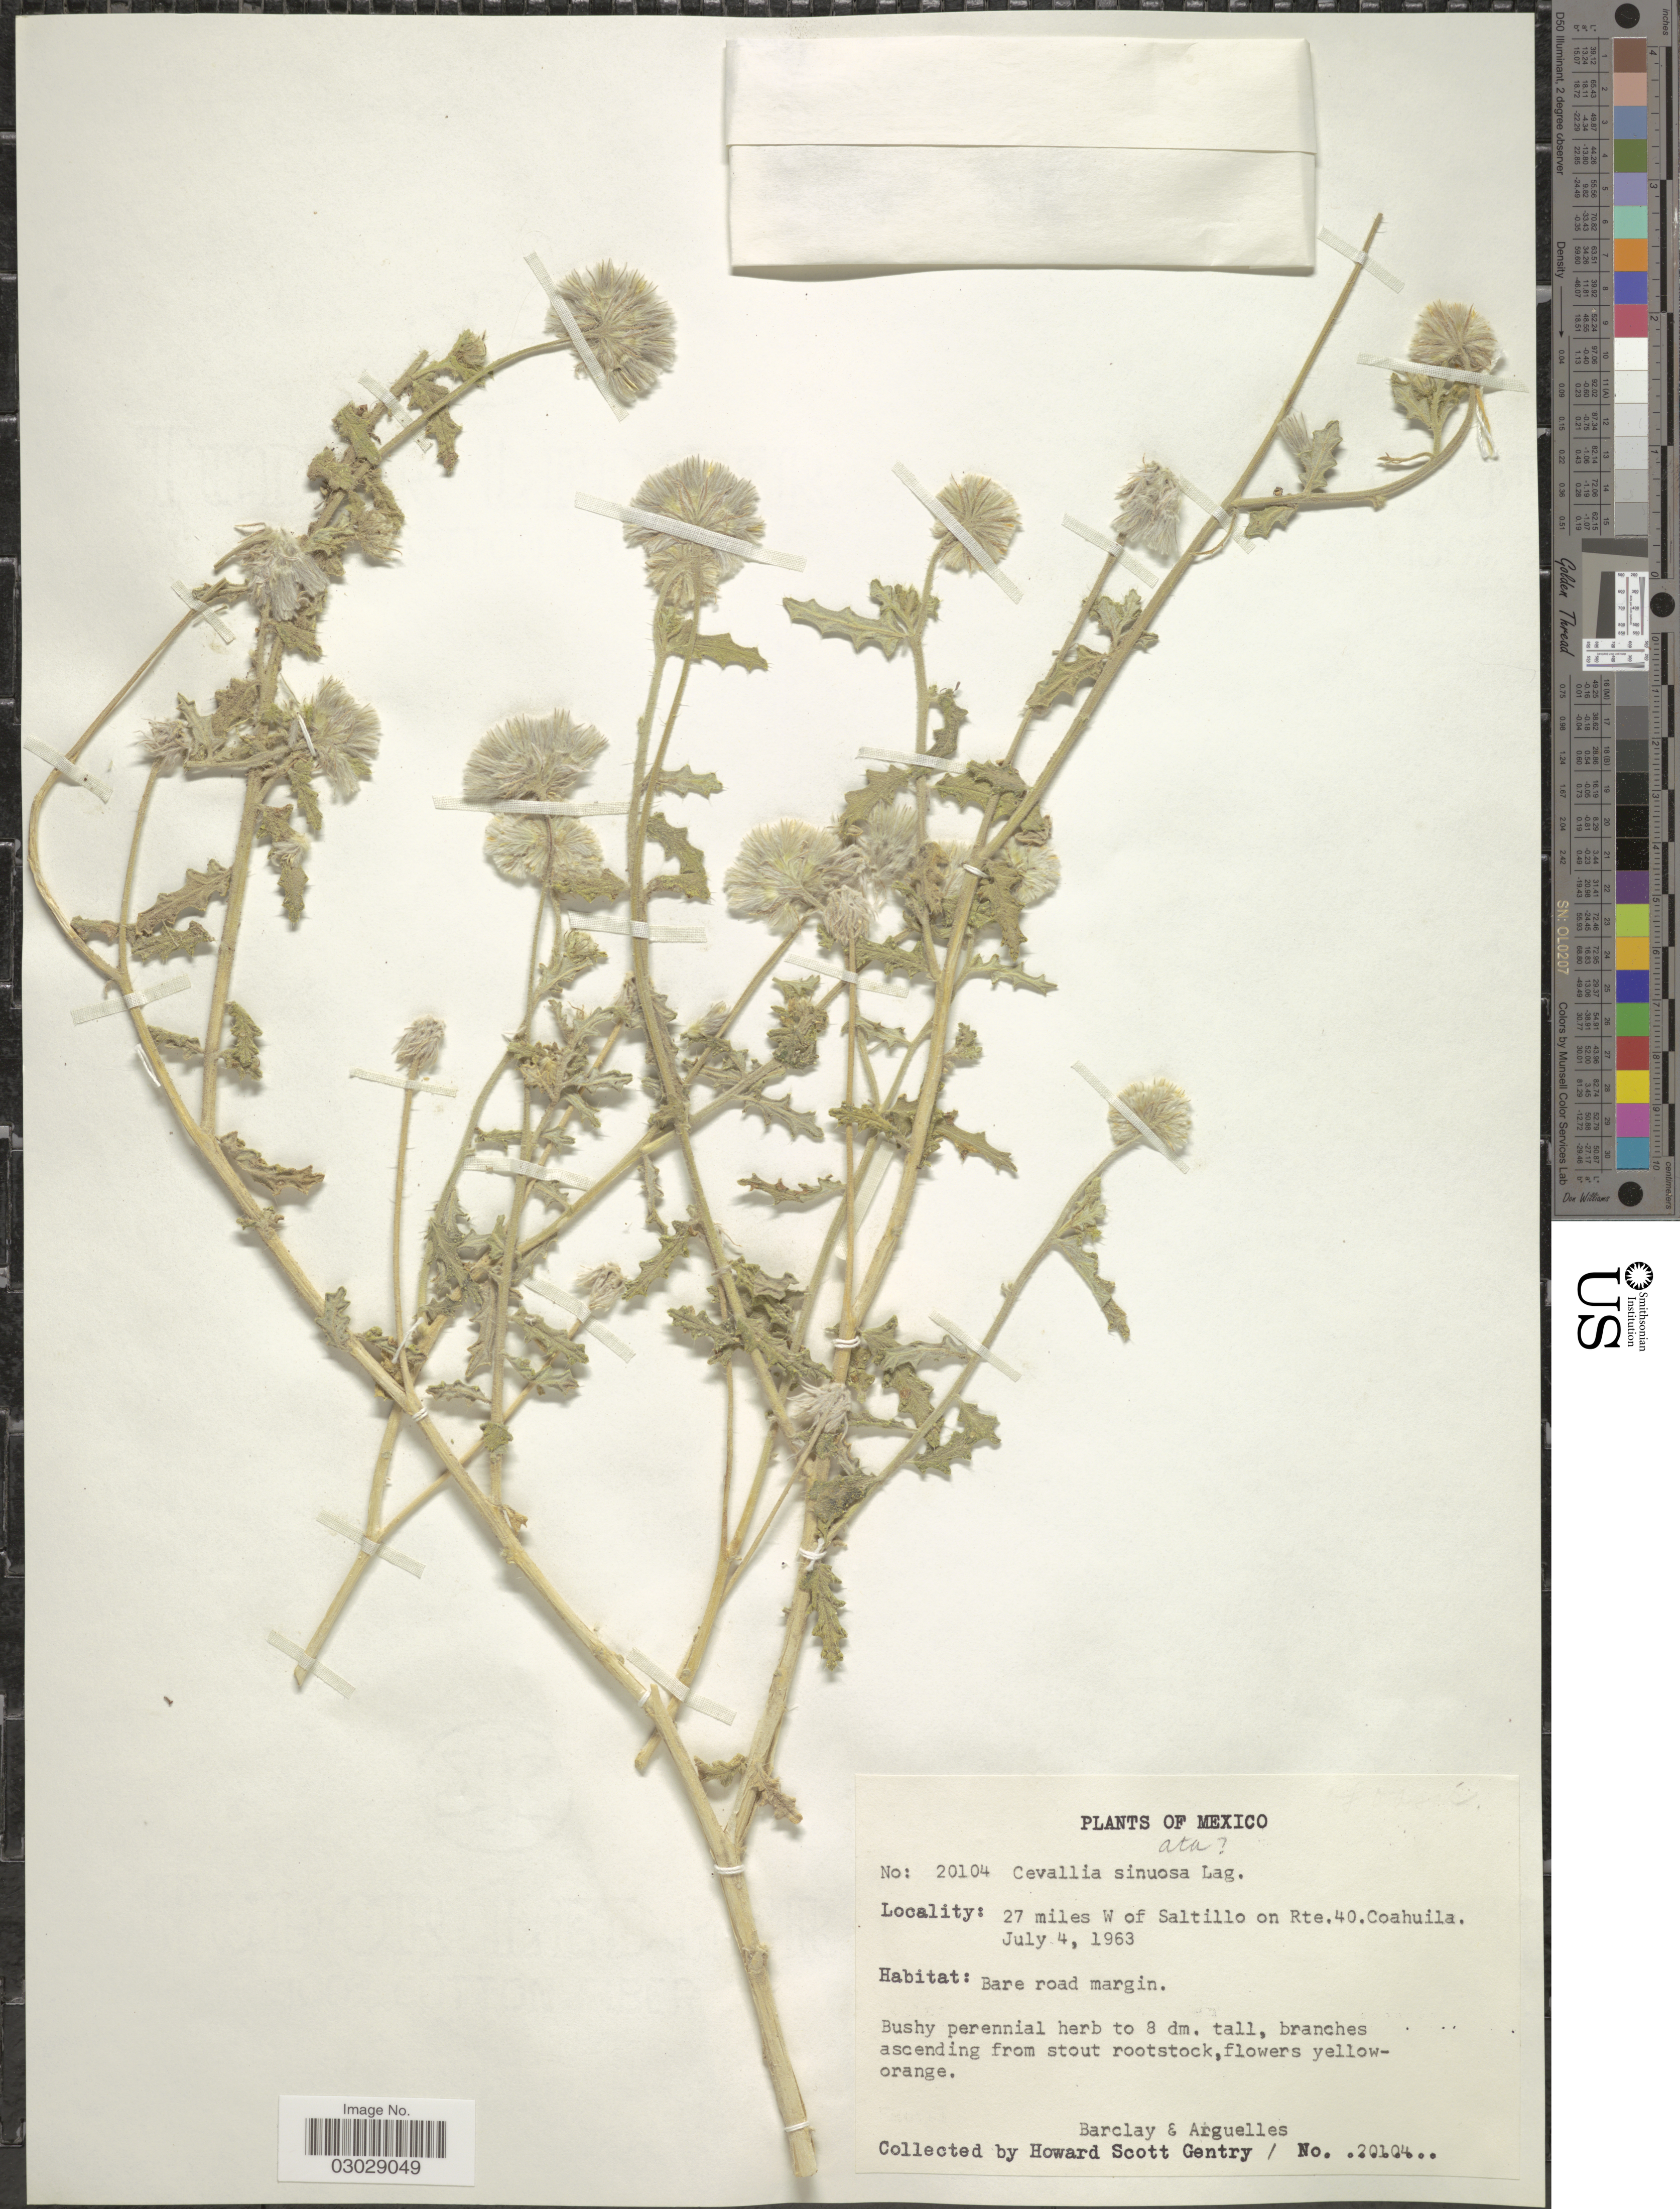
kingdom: Plantae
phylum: Tracheophyta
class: Magnoliopsida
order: Cornales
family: Loasaceae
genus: Cevallia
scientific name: Cevallia sinuata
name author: Lag.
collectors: H. S. Gentry, -- Barclay & Arguelles, --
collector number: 20104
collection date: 1963-07-04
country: Mexico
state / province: Coahuila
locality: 27 miles W of Saltillo on Rte. 40.